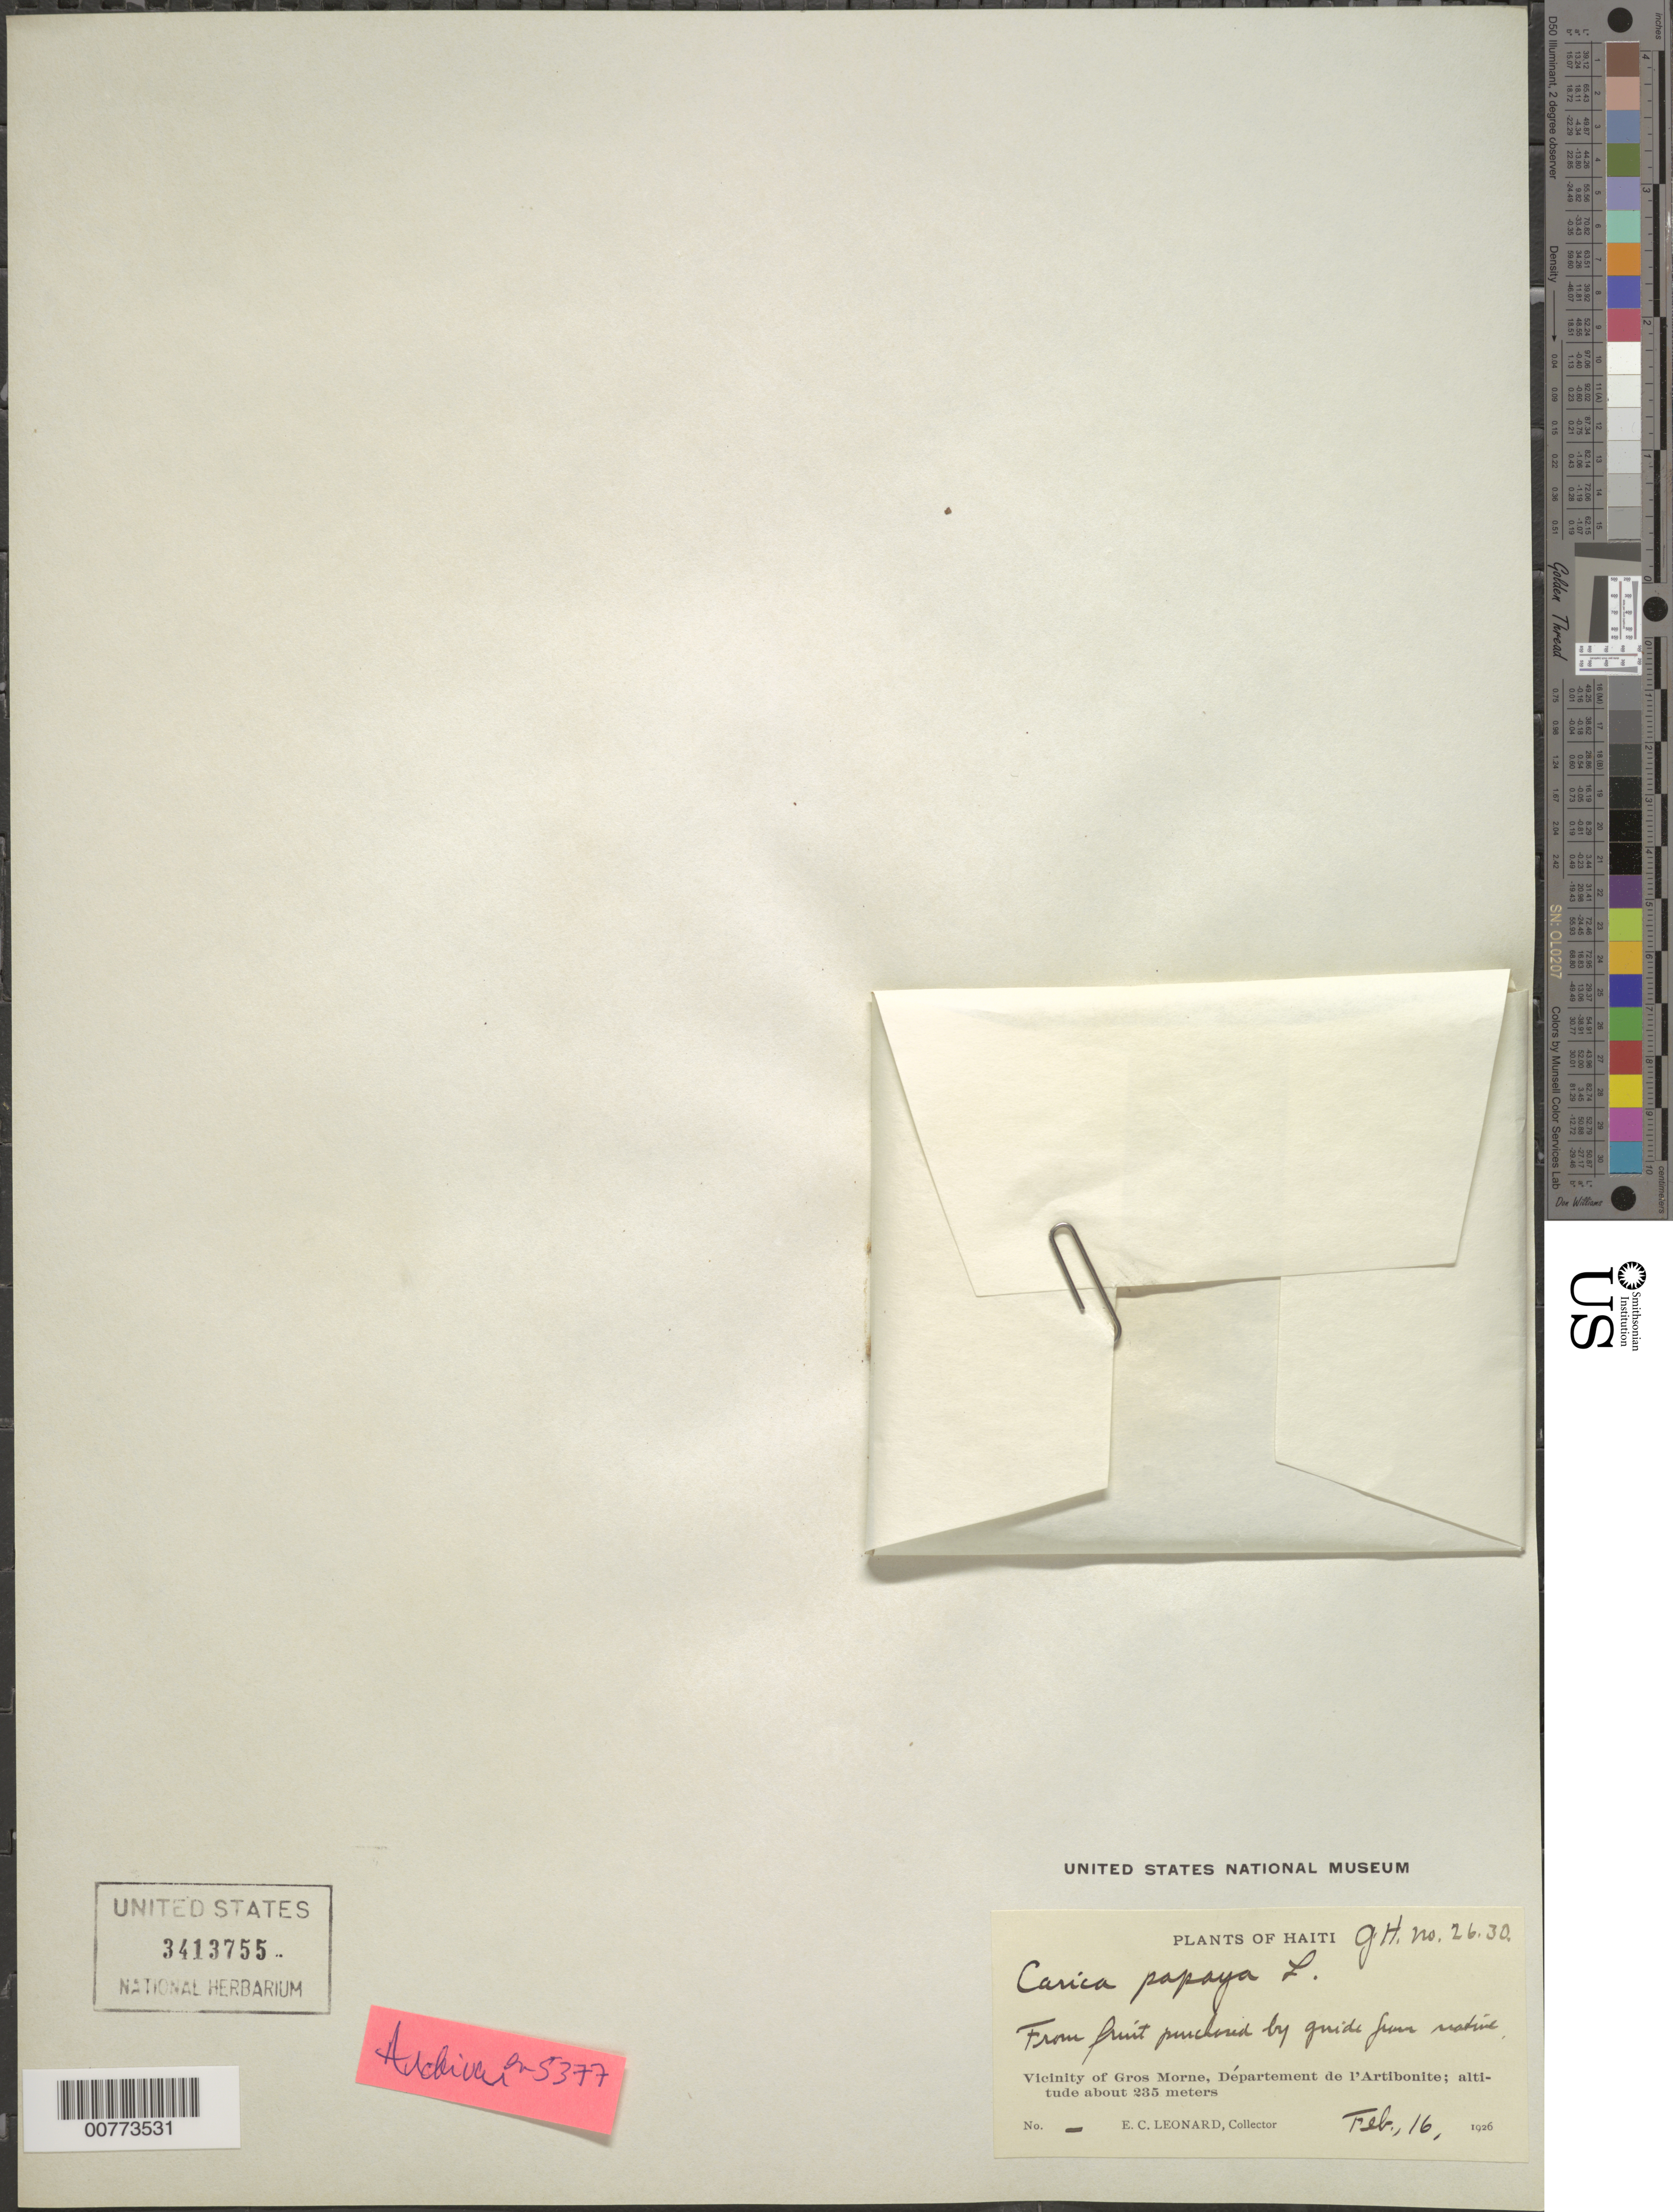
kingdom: Plantae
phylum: Tracheophyta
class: Magnoliopsida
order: Brassicales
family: Caricaceae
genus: Carica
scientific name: Carica papaya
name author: L.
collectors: E. C. Leonard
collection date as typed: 16 Feb 1926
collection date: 1926-02-16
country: Haiti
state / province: Artibonite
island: Hispaniola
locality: Vicinity of Gros Morne.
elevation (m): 235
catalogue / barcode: US 3413755